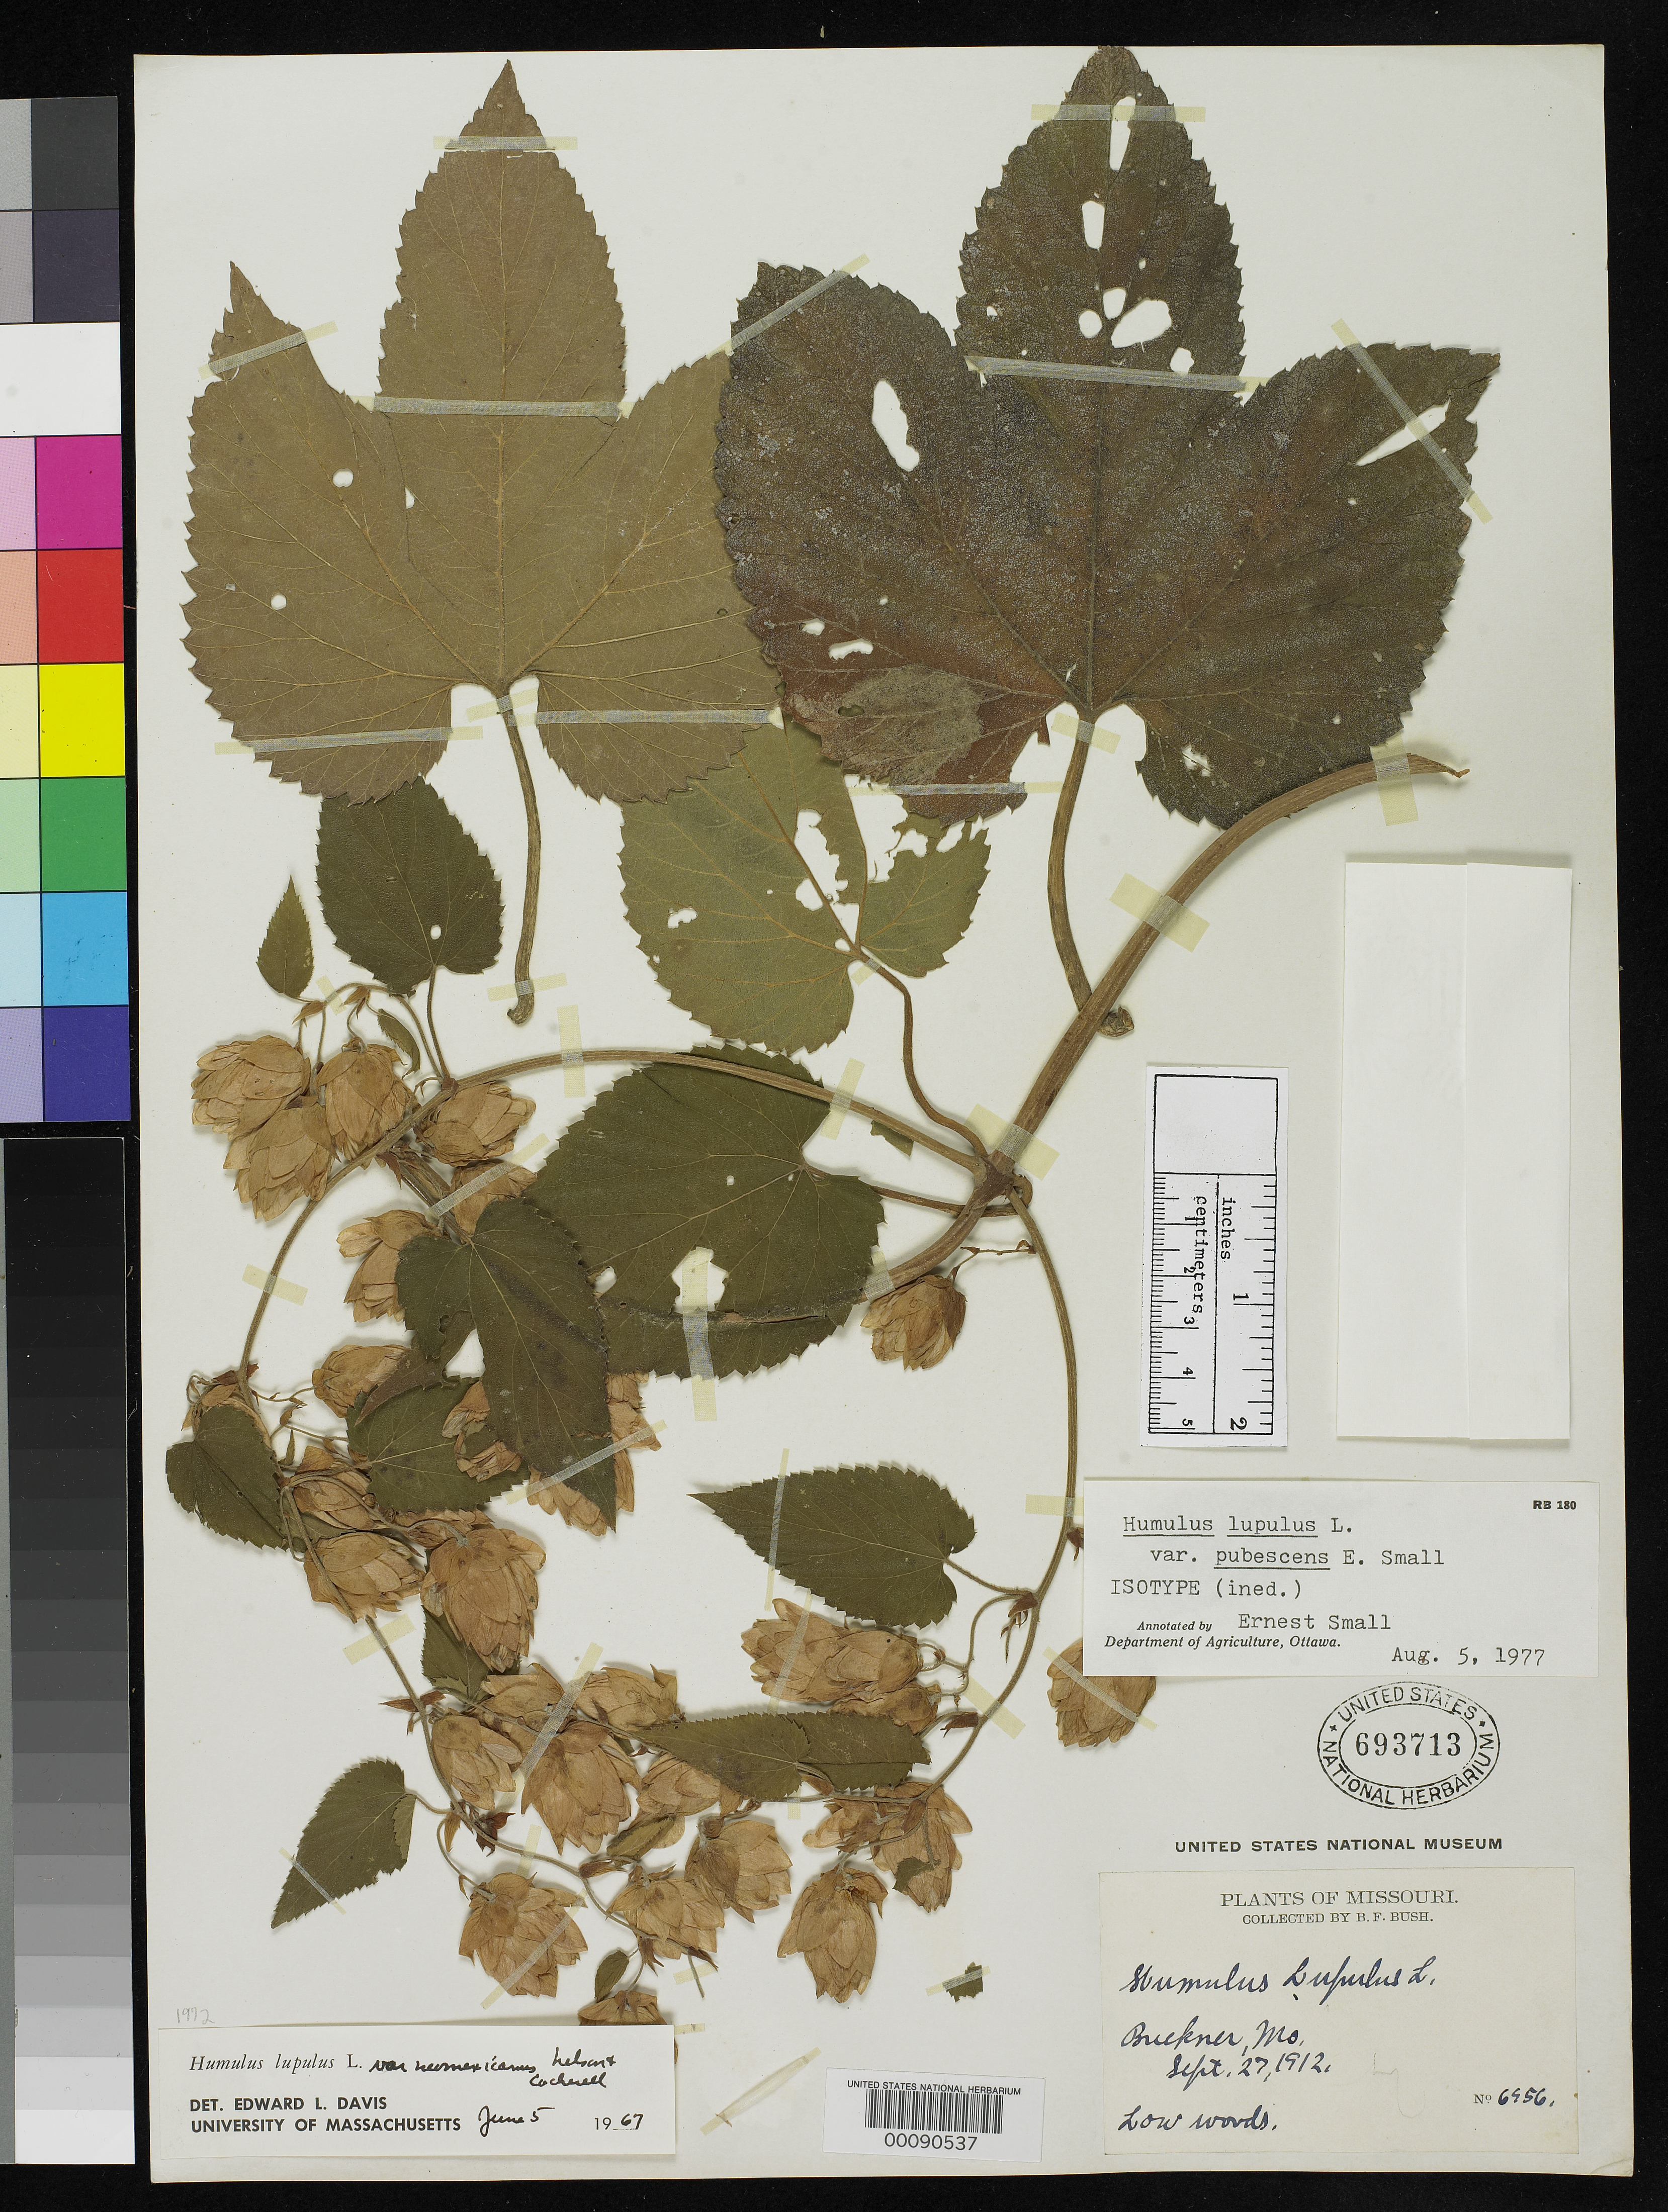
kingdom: Plantae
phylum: Tracheophyta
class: Magnoliopsida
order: Rosales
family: Cannabaceae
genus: Humulus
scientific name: Humulus lupulus var. pubescens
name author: Small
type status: Isotype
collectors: B. F. Bush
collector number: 6956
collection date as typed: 27 Sep 1912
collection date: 1912-09-27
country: United States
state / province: Missouri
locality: Buckner.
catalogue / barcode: US 693713